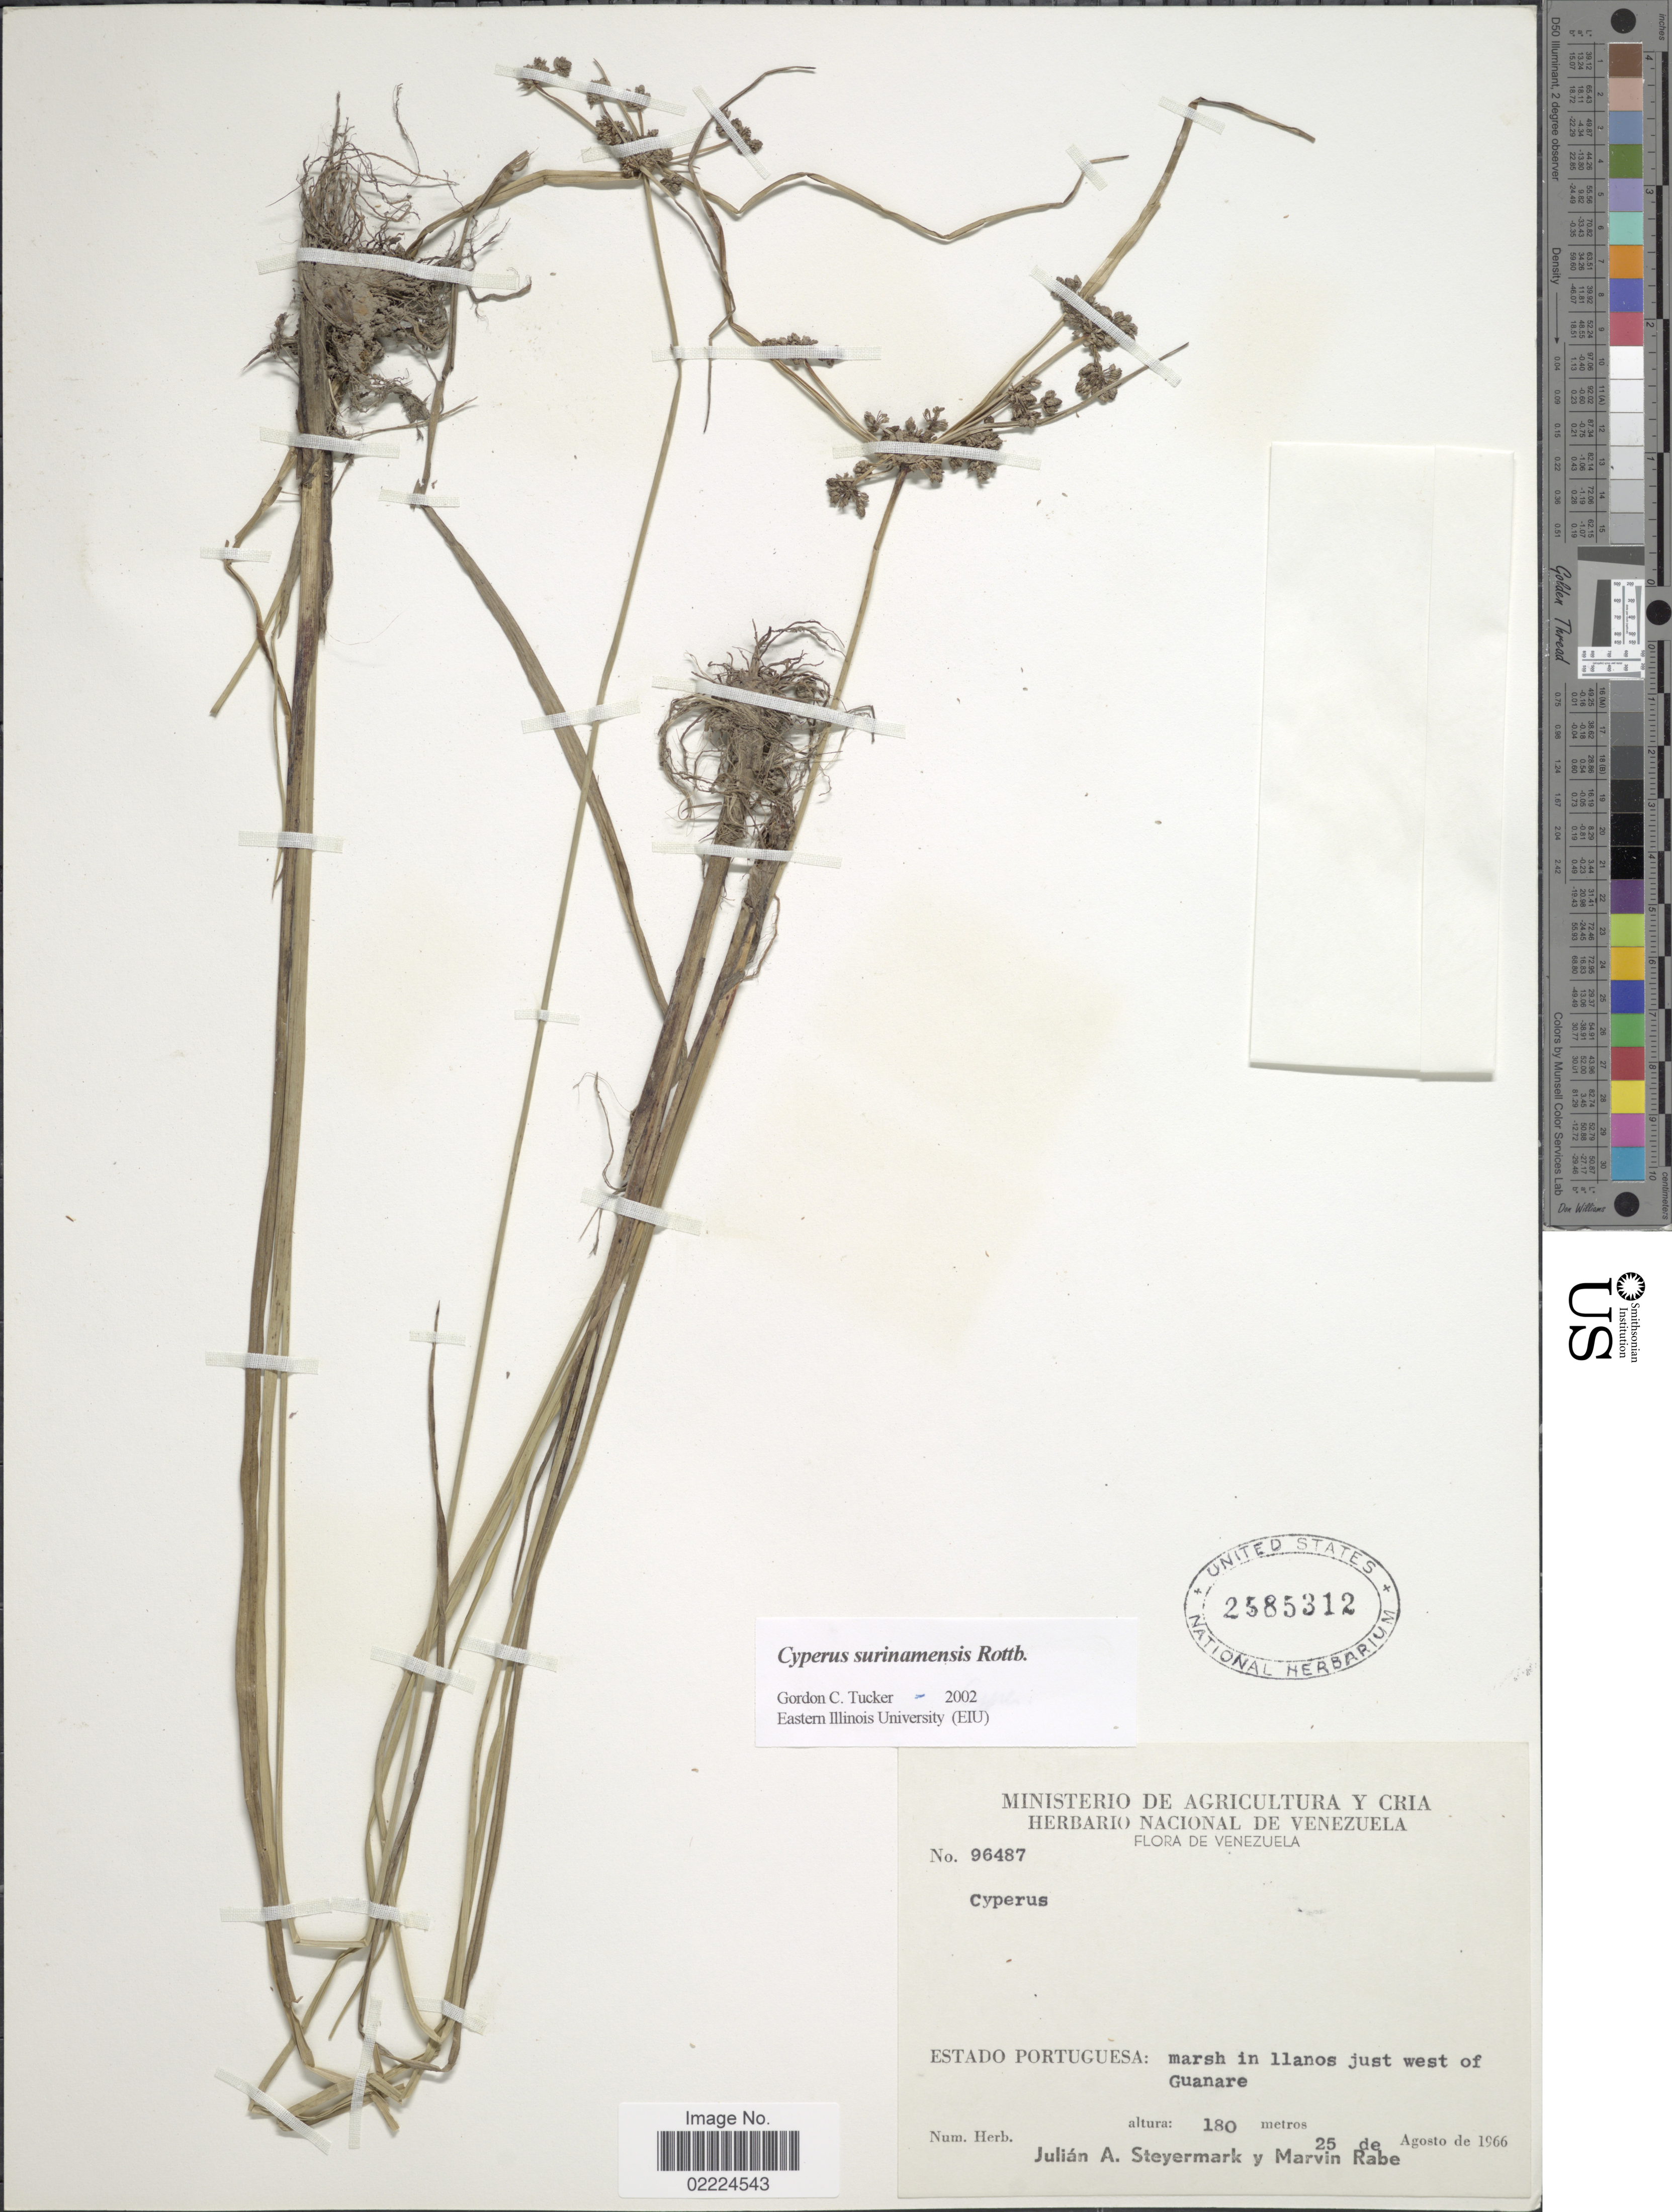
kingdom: Plantae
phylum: Tracheophyta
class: Liliopsida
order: Poales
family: Cyperaceae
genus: Cyperus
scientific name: Cyperus surinamensis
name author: Rottb.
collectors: J. Steyermark & M. Rabe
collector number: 96487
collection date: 1966-08-25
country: Venezuela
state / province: Portuguesa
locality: Estado Portuguesa: marsh in llanos just west of Guanare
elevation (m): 180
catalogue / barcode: US 2585312